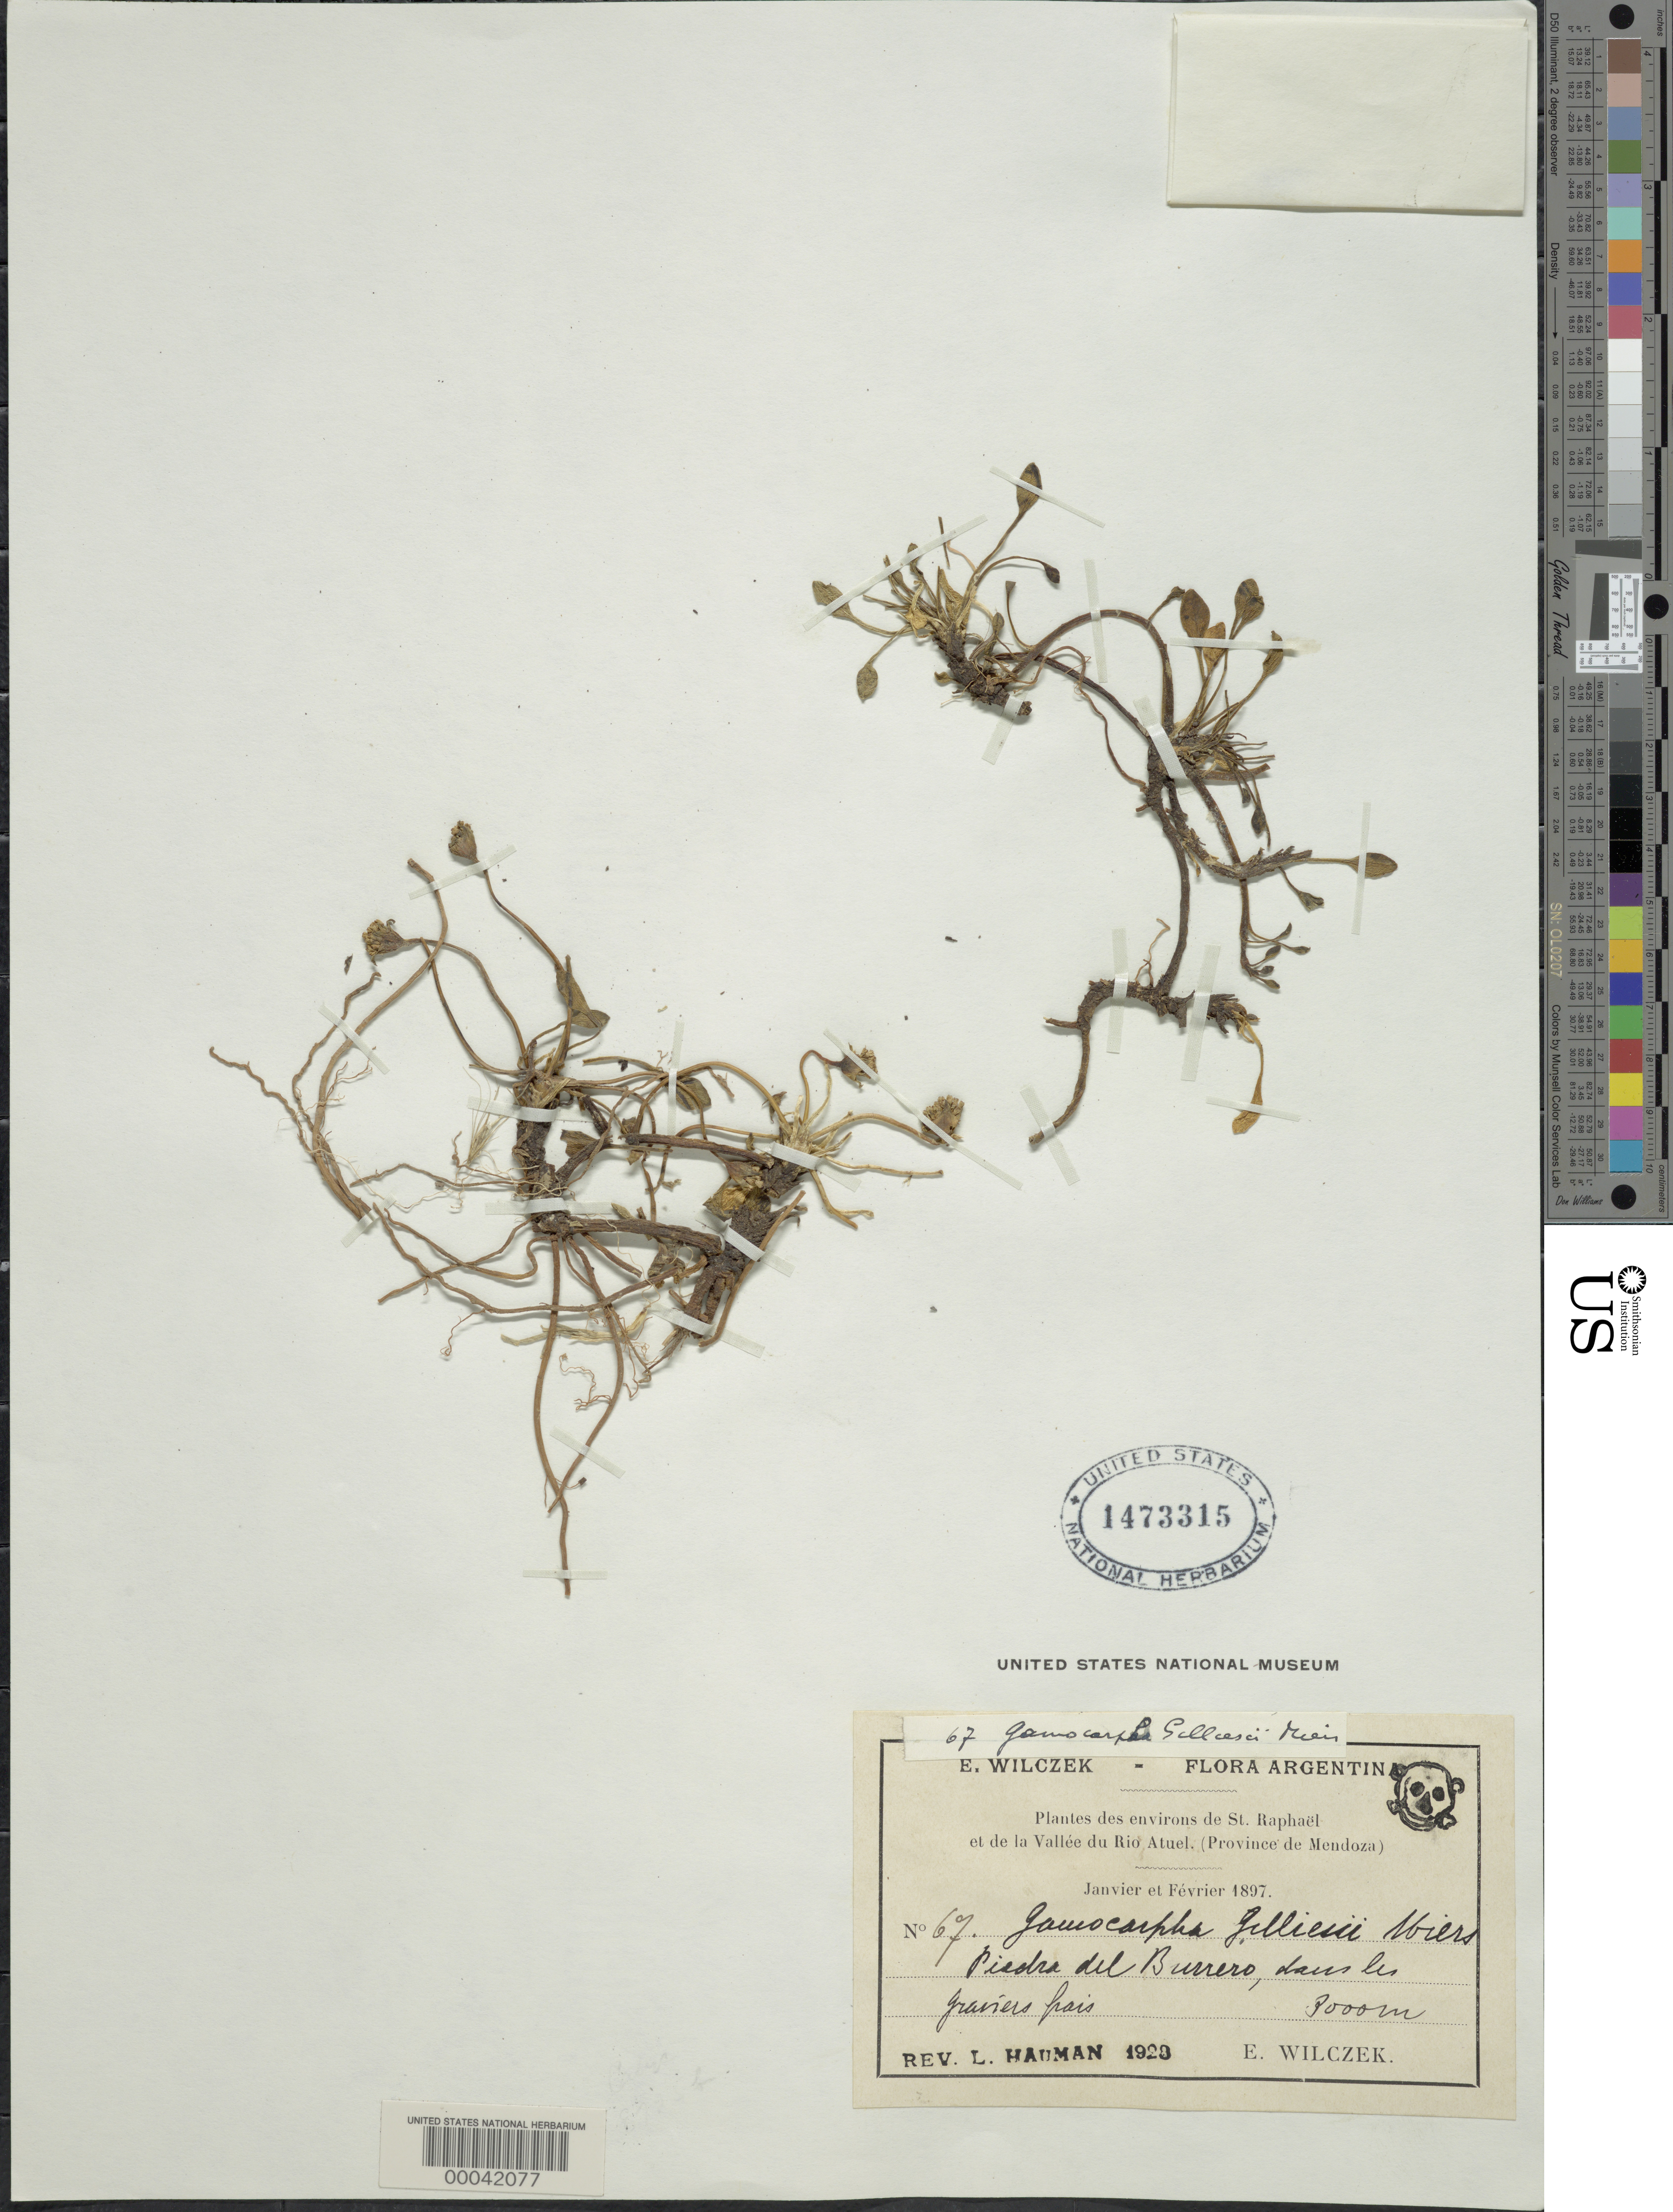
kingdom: Plantae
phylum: Tracheophyta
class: Magnoliopsida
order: Asterales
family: Calyceraceae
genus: Boopis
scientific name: Boopis gilliesii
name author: (Miers) Hauman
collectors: L. L. Hauman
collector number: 67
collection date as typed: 1928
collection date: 1928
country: Argentina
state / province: Mendoza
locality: Environs of St. Raphael and of the valley of Rio Atuel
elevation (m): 3000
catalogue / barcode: US 1473315